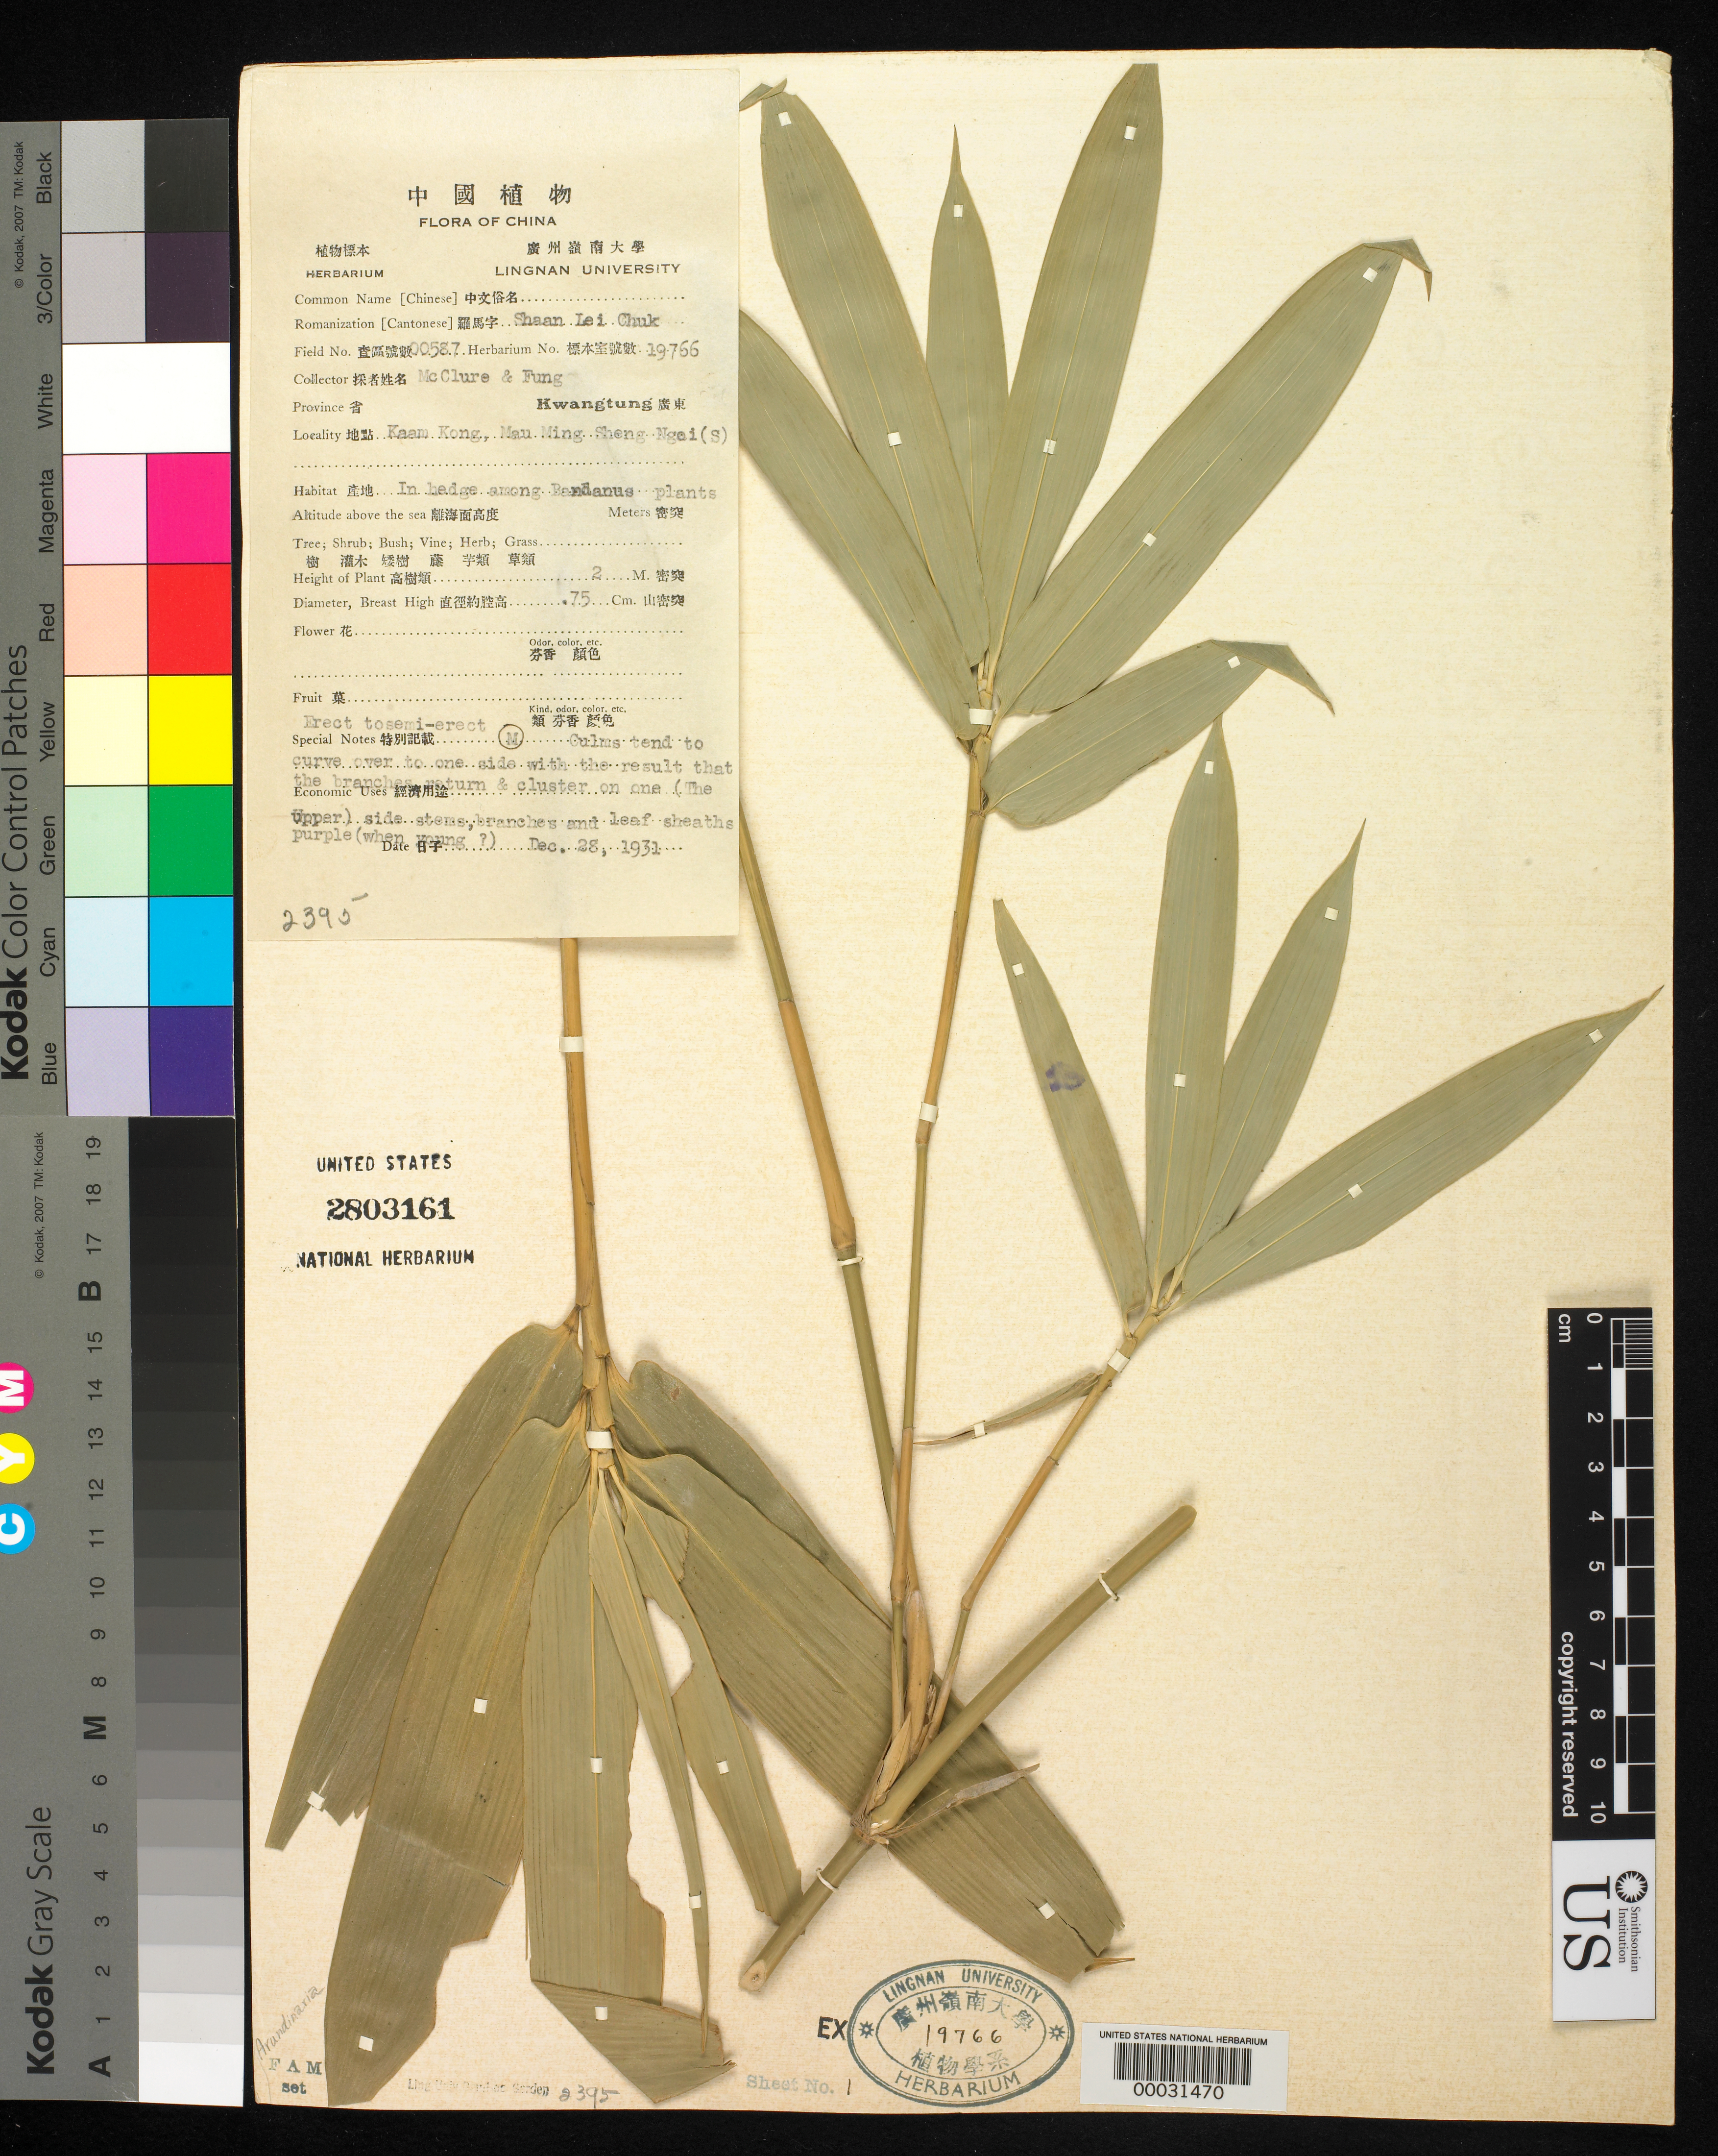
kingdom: Plantae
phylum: Tracheophyta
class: Liliopsida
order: Poales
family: Poaceae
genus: Arundinaria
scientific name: Arundinaria sp.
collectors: F. A. McClure & H. L. Fung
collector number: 587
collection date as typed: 28 Dec 1931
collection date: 1931-12-28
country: China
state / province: Guangdong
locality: Kaam kong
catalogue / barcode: US 2803161